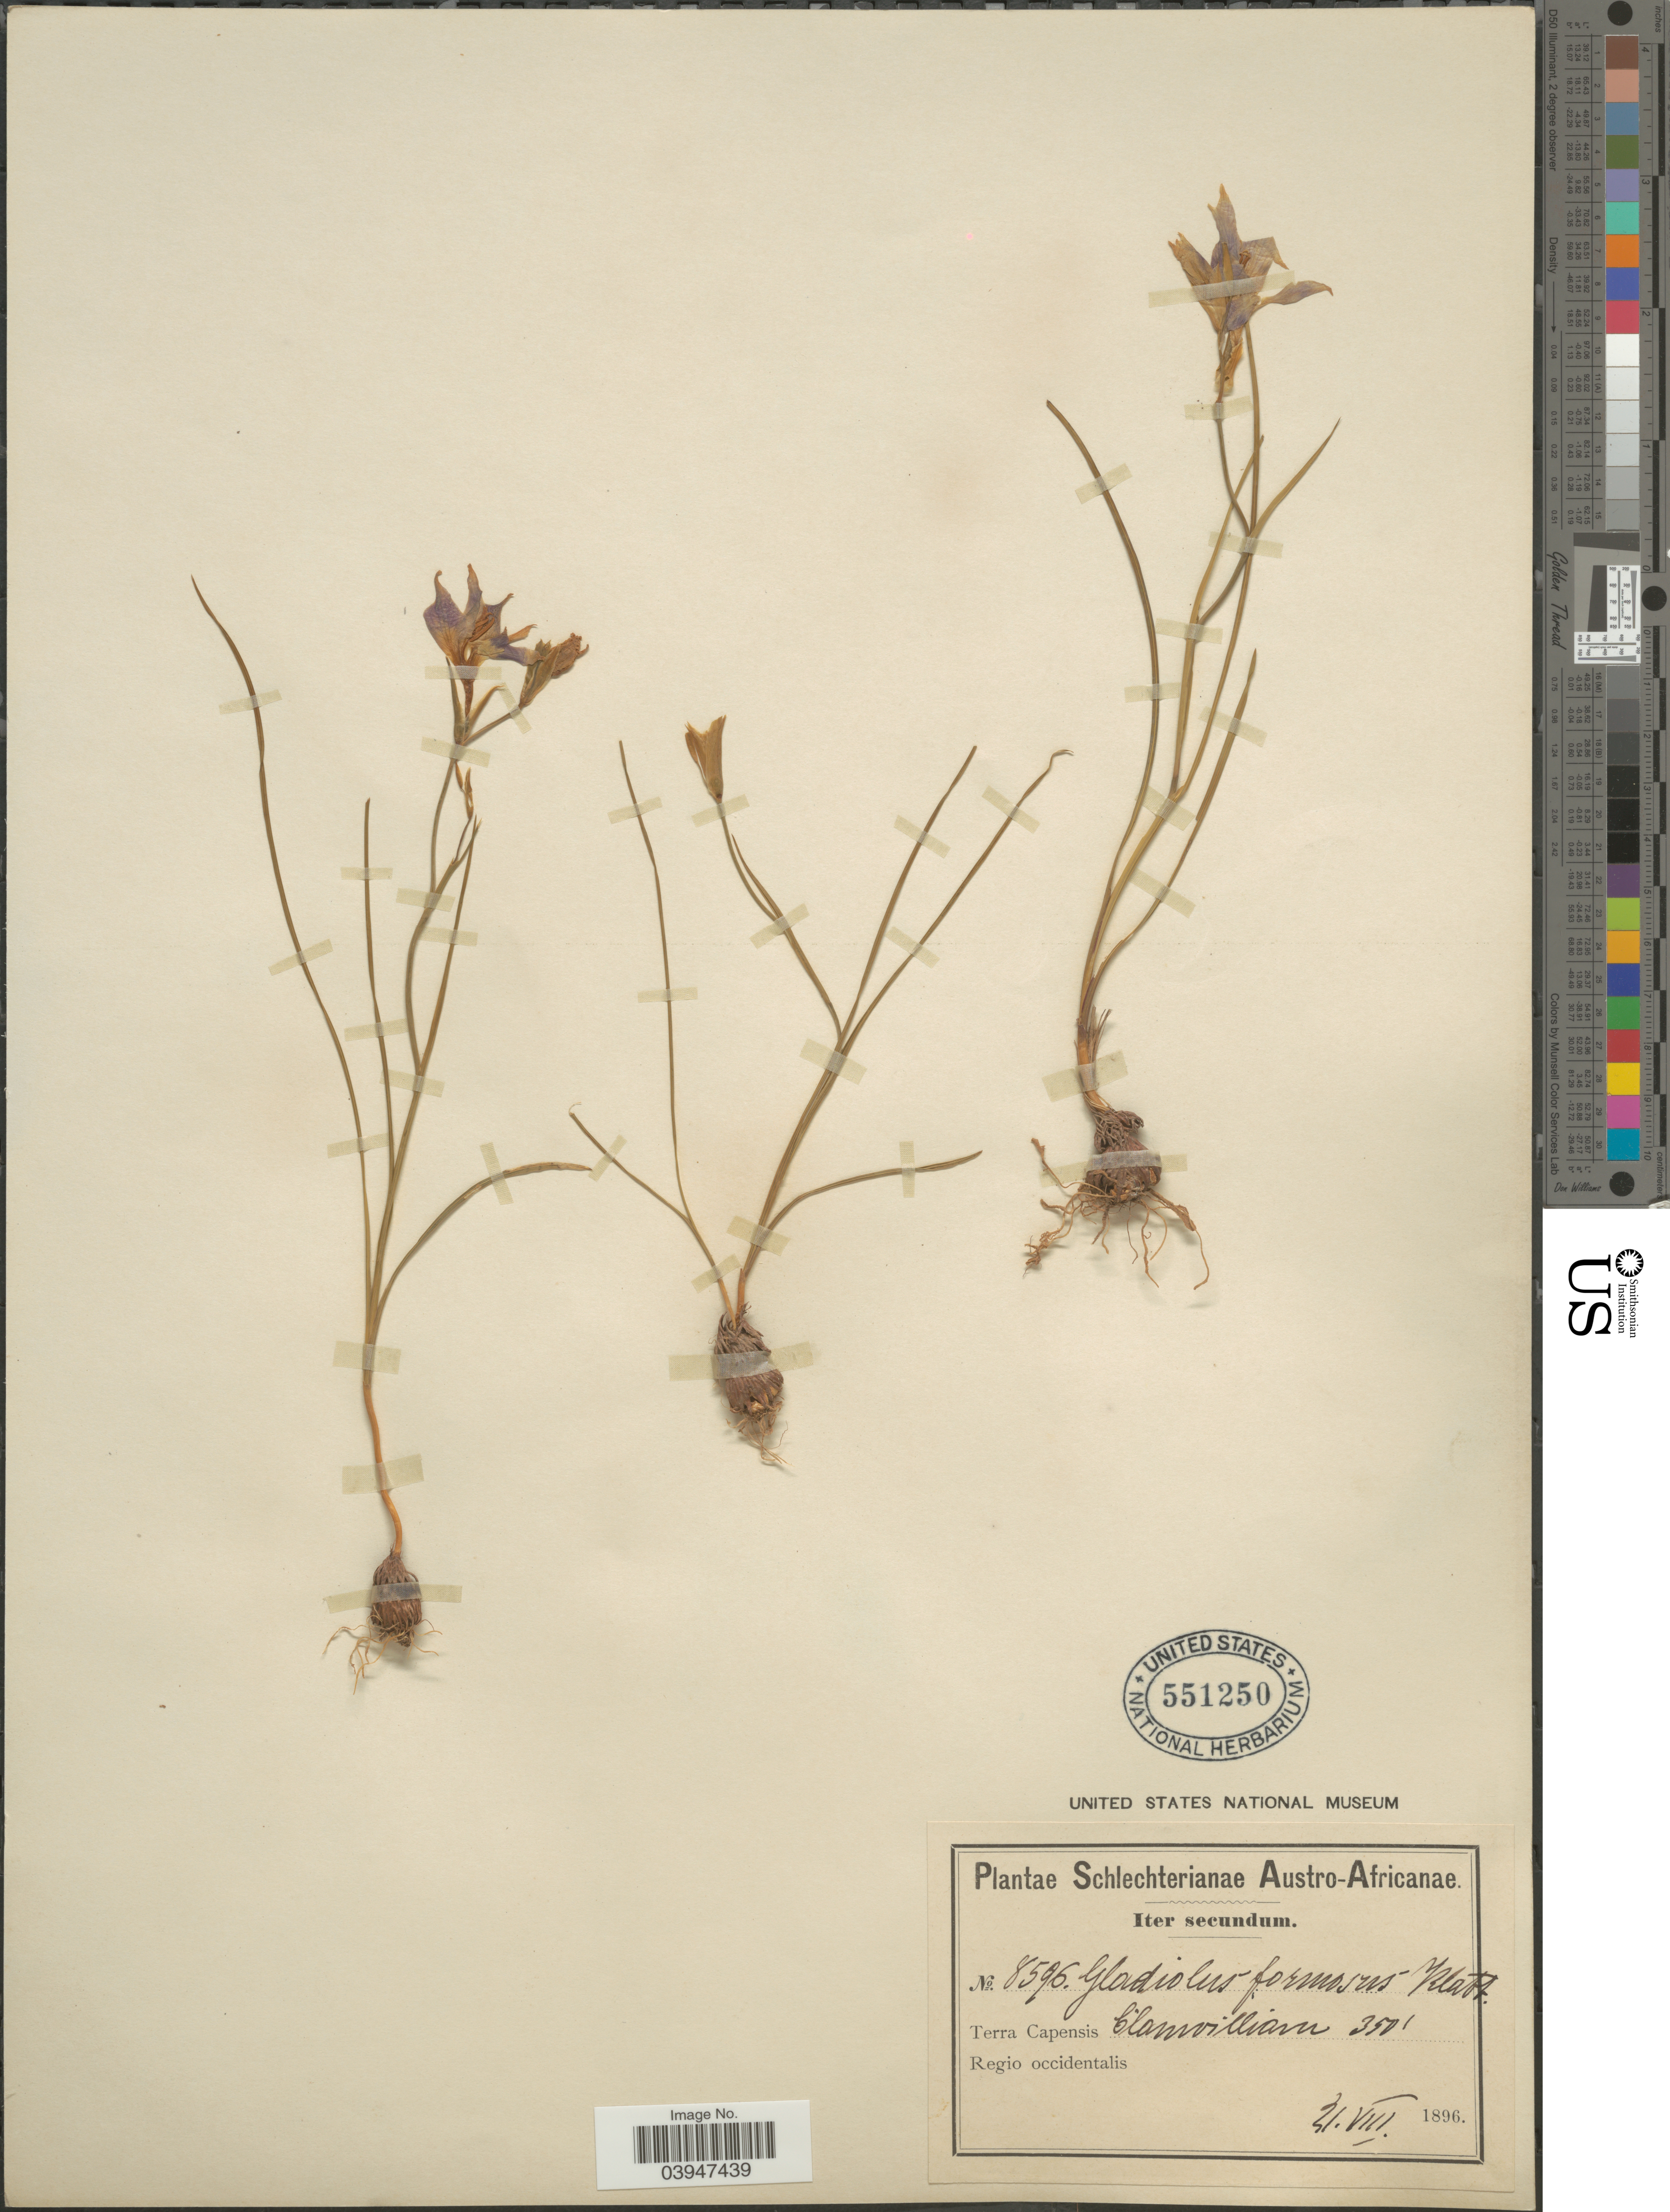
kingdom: Plantae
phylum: Tracheophyta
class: Liliopsida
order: Asparagales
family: Iridaceae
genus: Gladiolus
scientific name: Gladiolus formosus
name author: Pers.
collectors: Schlechter, --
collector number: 8596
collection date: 1896-08-21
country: South Africa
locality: Austro-Africanae. Terra Capensis Clanwilliam. Regio occidentalis.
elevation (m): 107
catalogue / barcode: US 551250